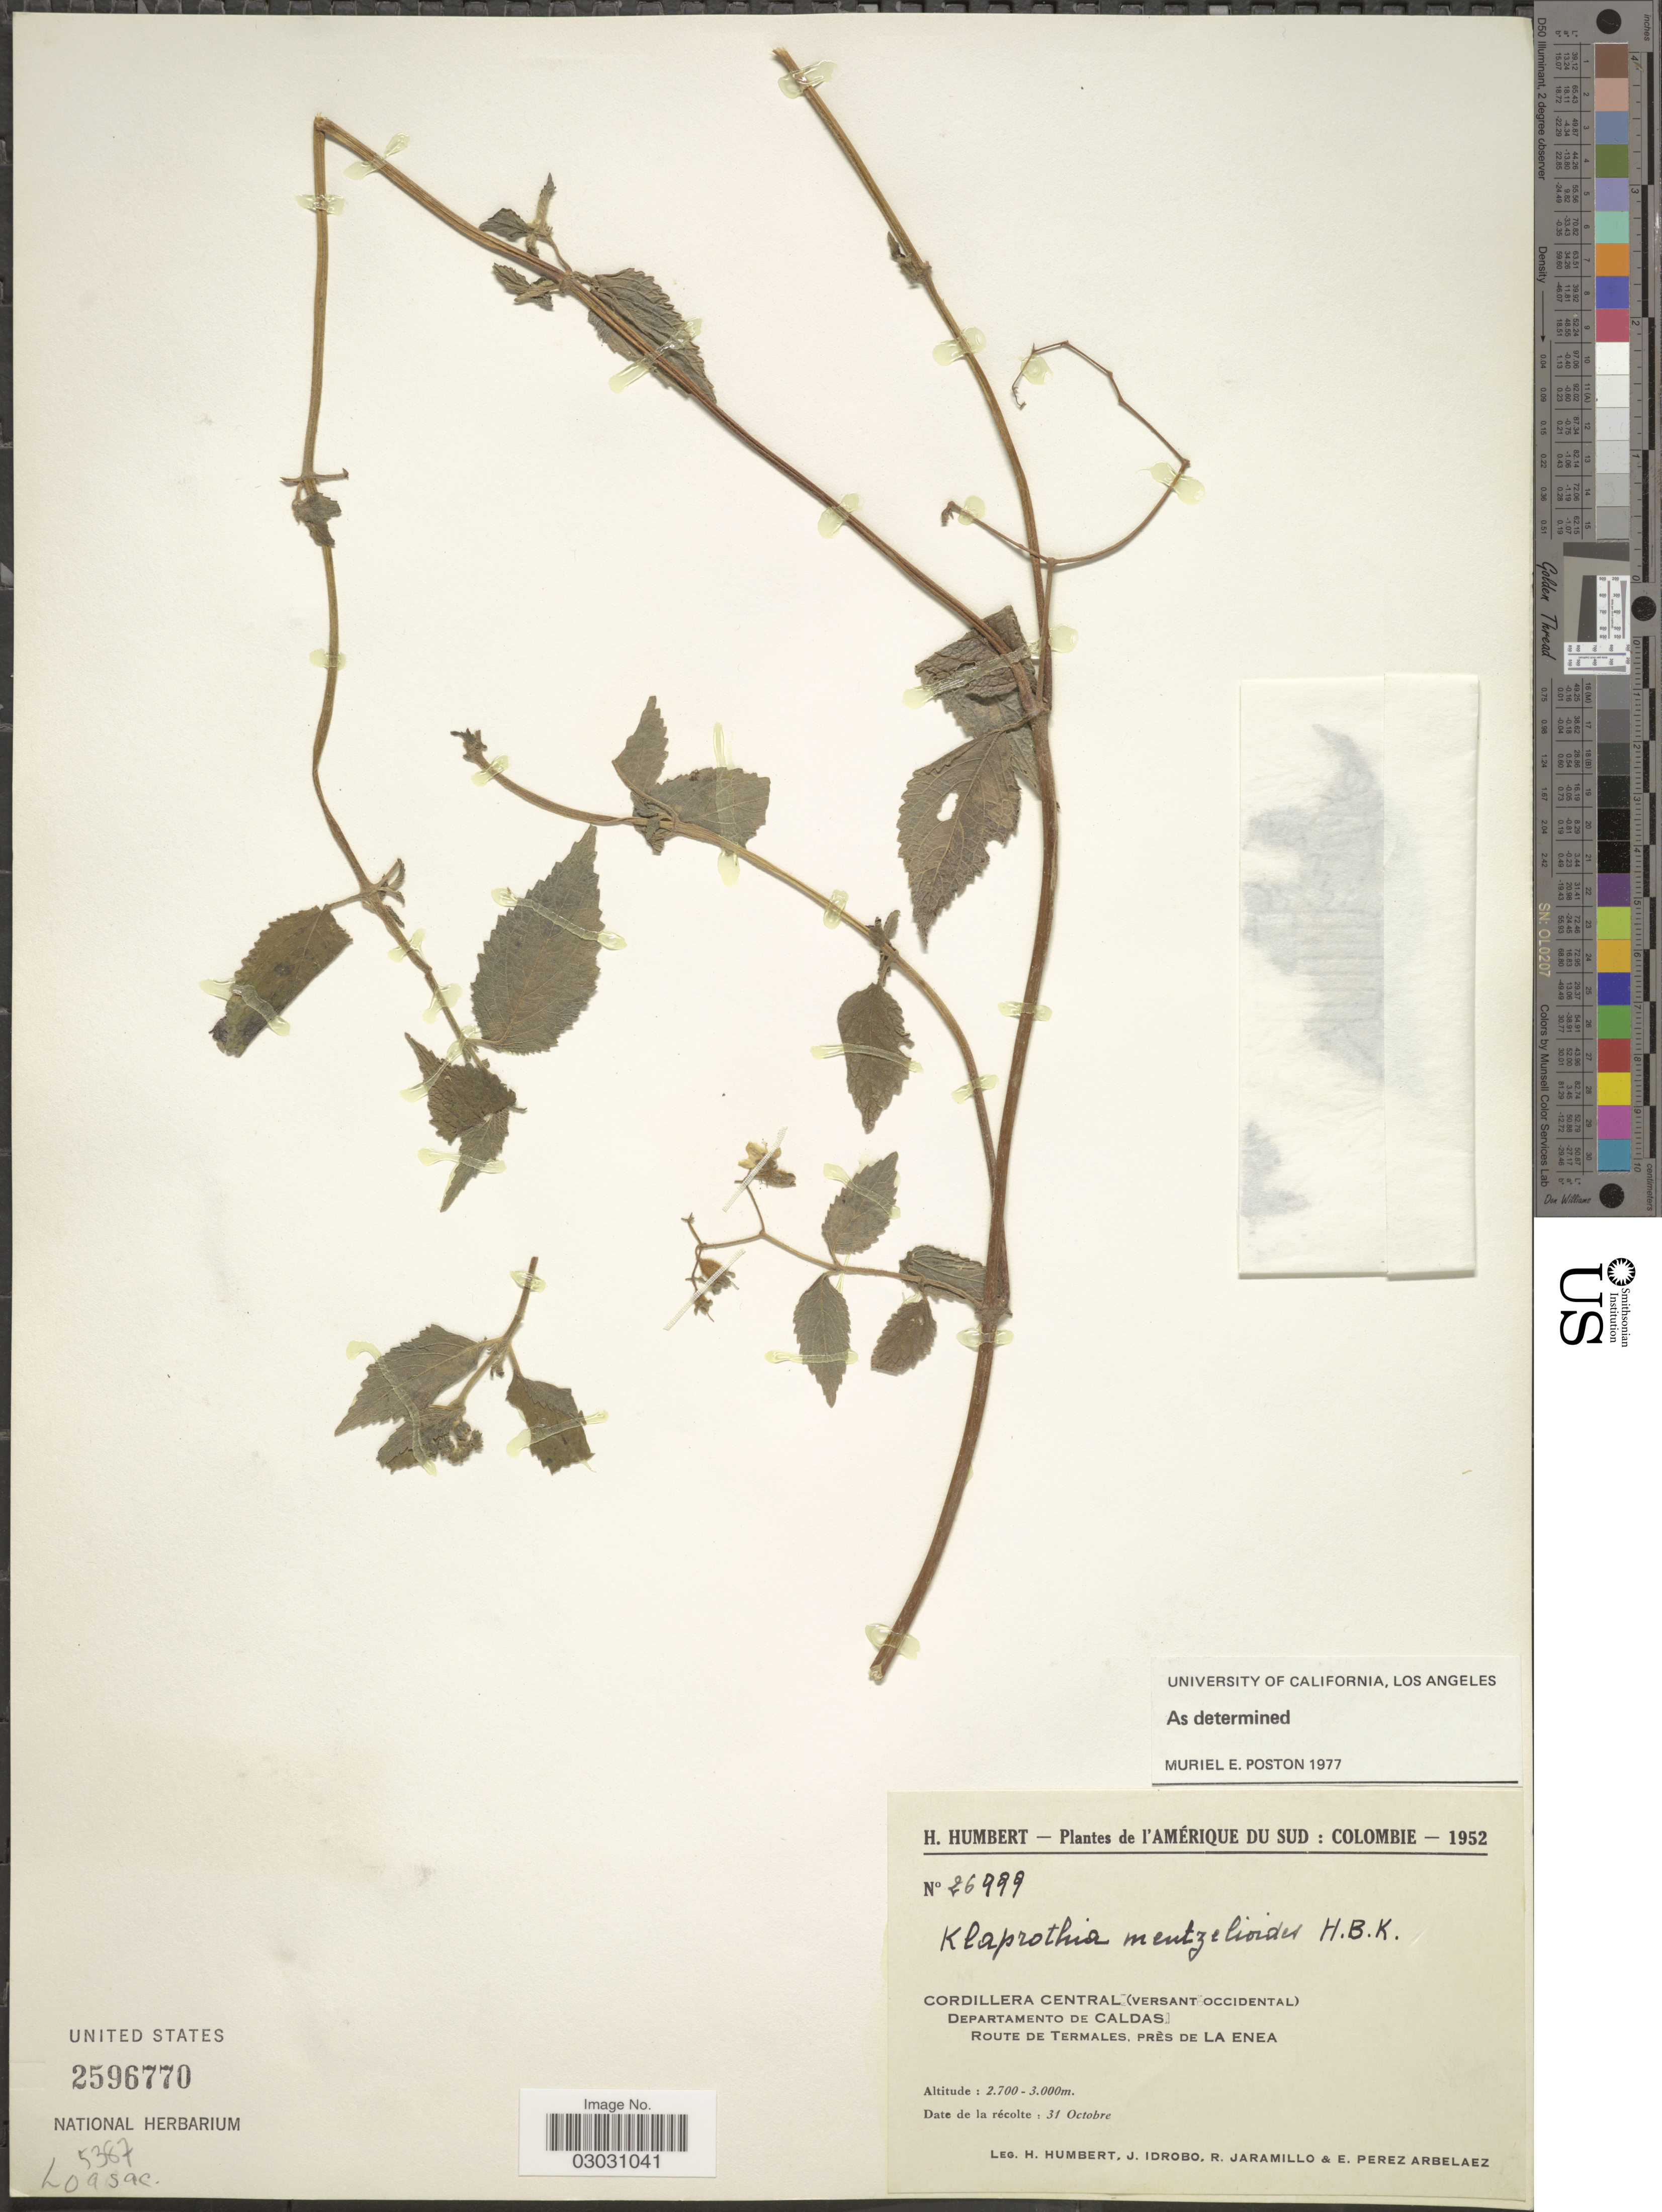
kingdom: Plantae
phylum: Tracheophyta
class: Magnoliopsida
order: Cornales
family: Loasaceae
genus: Klaprothia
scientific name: Klaprothia mentzelioides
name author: Kunth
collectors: H. Humbert, J. M. Idrobo, R. Jaramillo & E. Pérez Arbeláez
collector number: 26999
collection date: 1952-10-31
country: Colombia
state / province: Caldas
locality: Cordillera Central (versant occidental), Departamento de Caldas, Route de Termales, près de La Enea.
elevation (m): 2700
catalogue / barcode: US 2596770